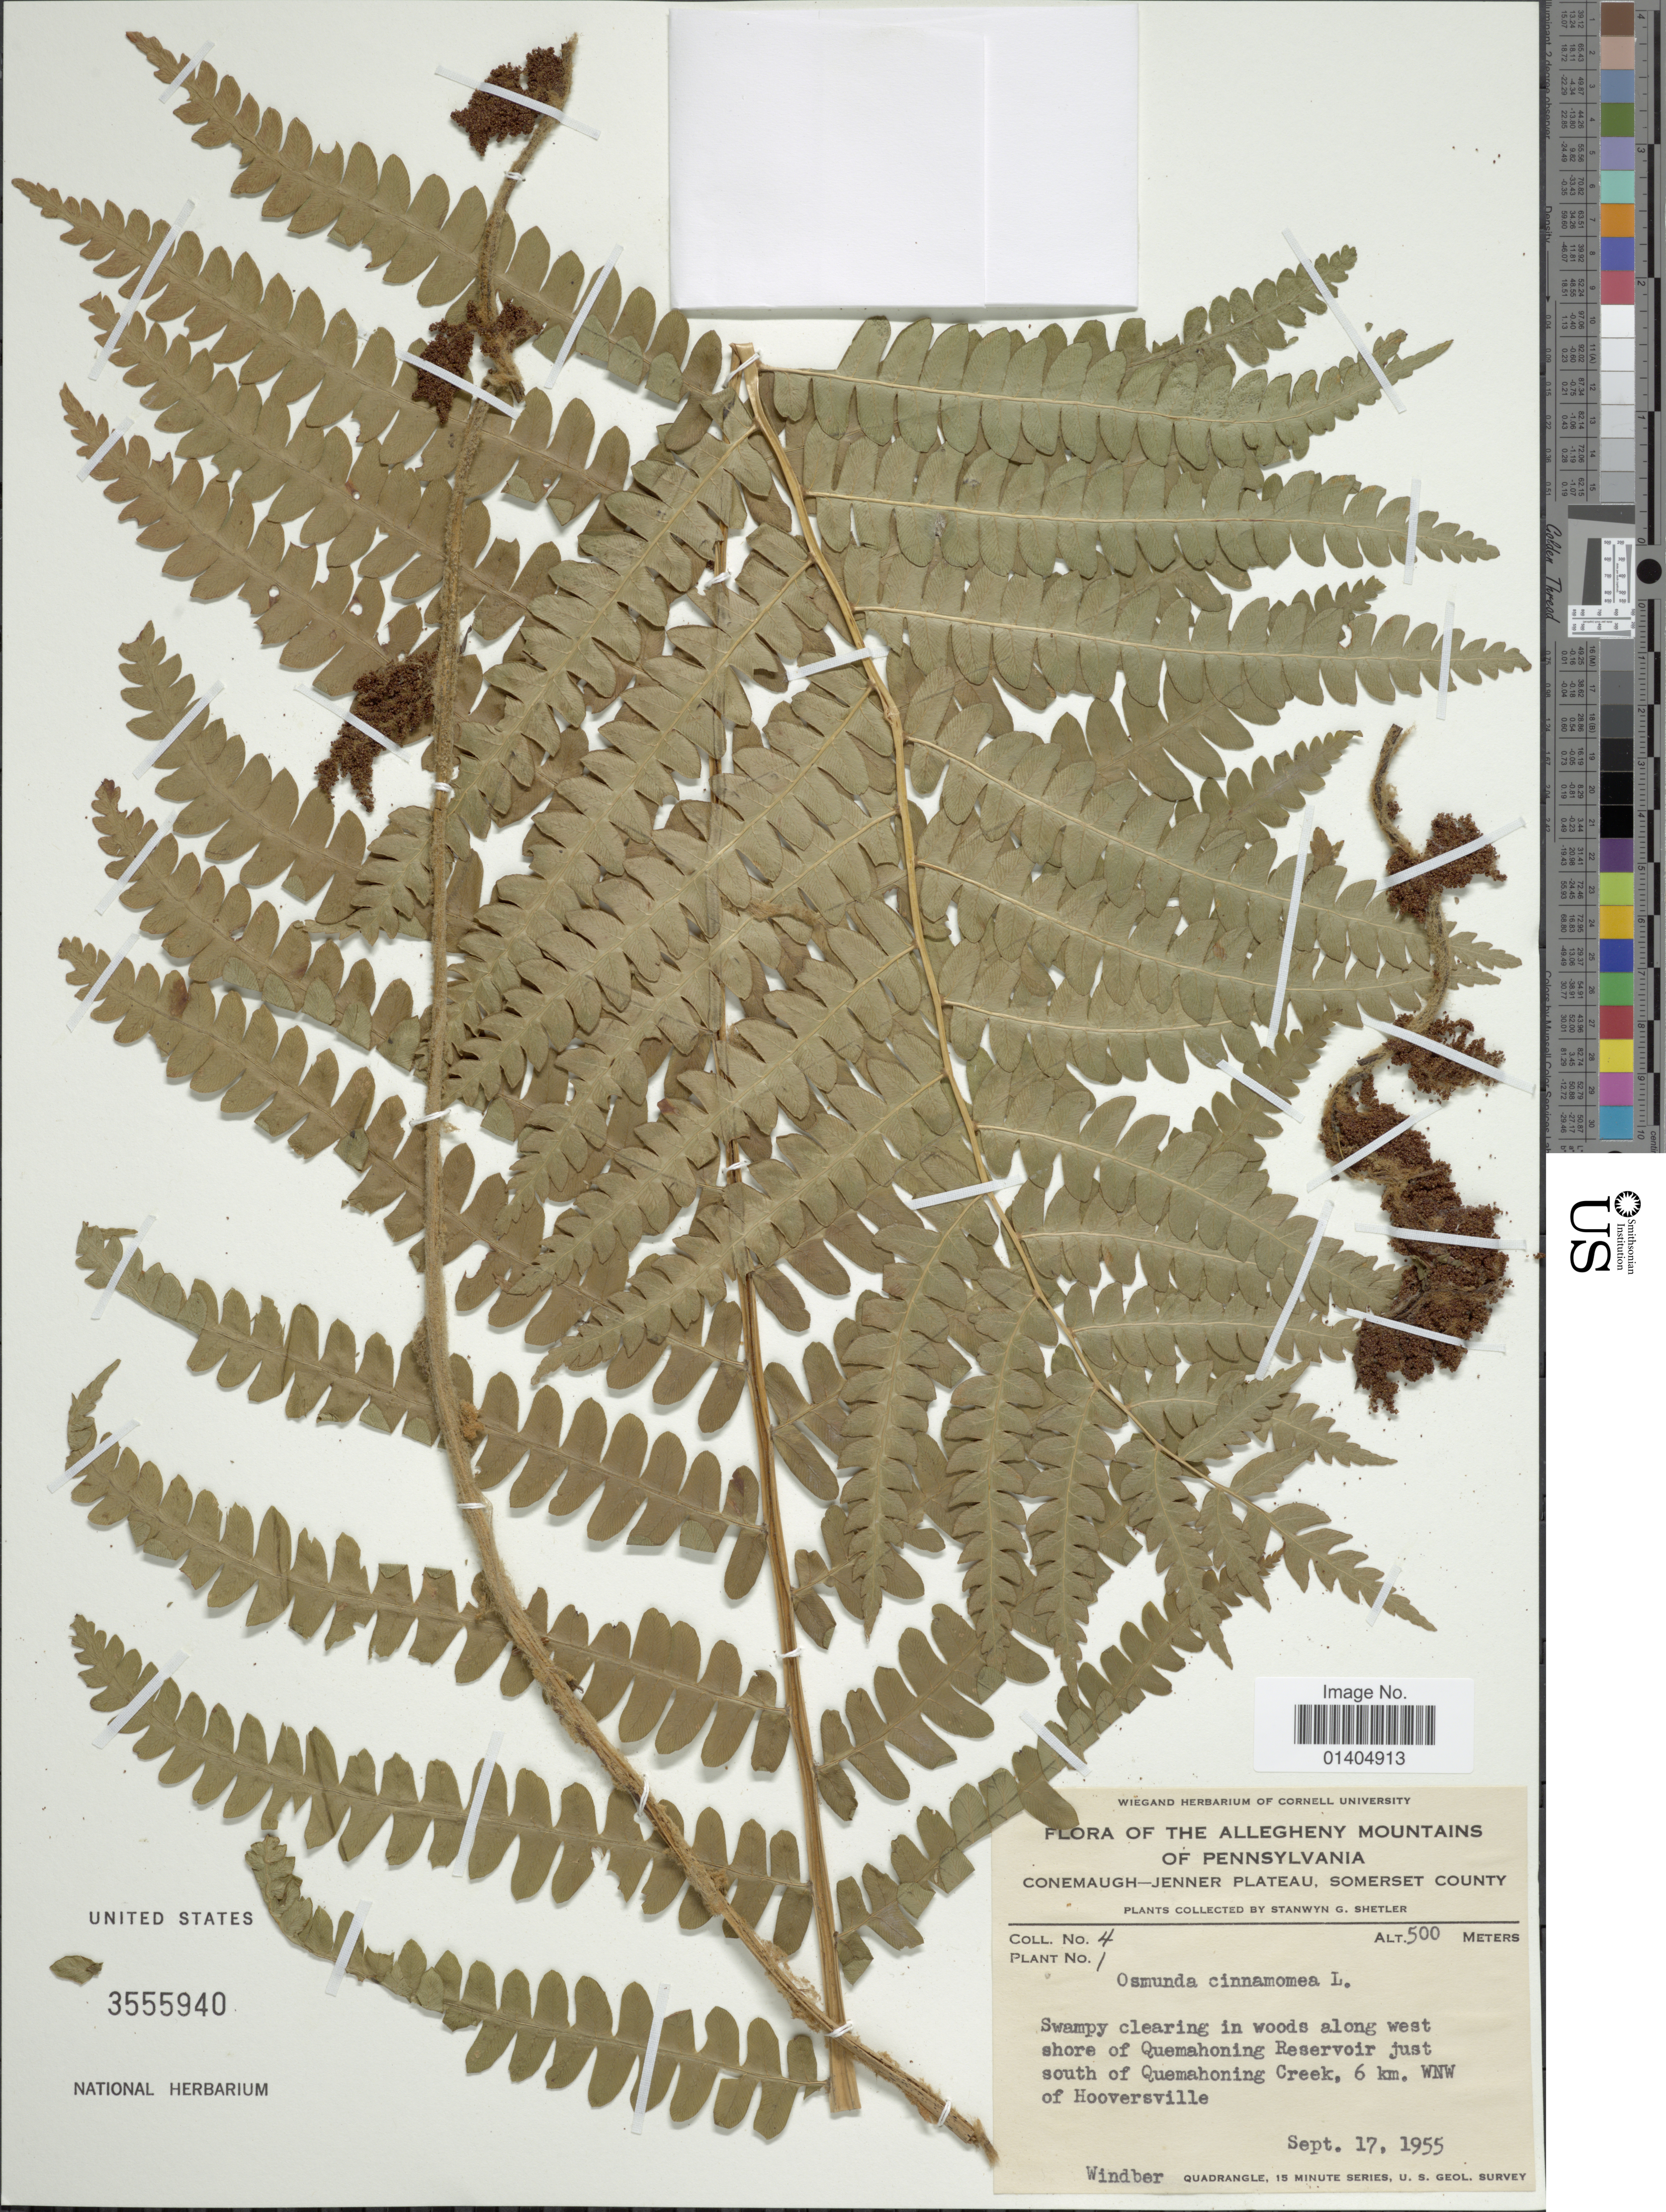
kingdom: Plantae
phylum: Tracheophyta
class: Polypodiopsida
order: Osmundales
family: Osmundaceae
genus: Osmundastrum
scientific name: Osmundastrum cinnamomeum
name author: (L.) C. Presl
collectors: S. Shetler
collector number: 4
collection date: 1955-09-17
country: United States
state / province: Pennsylvania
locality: Allegheny Mountains, Conemaugh-jenner Plateau, Somerset County, Swampy clearing in woods along west shore of Quemahoning Reservoir just south of Quemahoning Creek, 6 km WNW of Hooversville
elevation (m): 500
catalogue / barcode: US 3555940